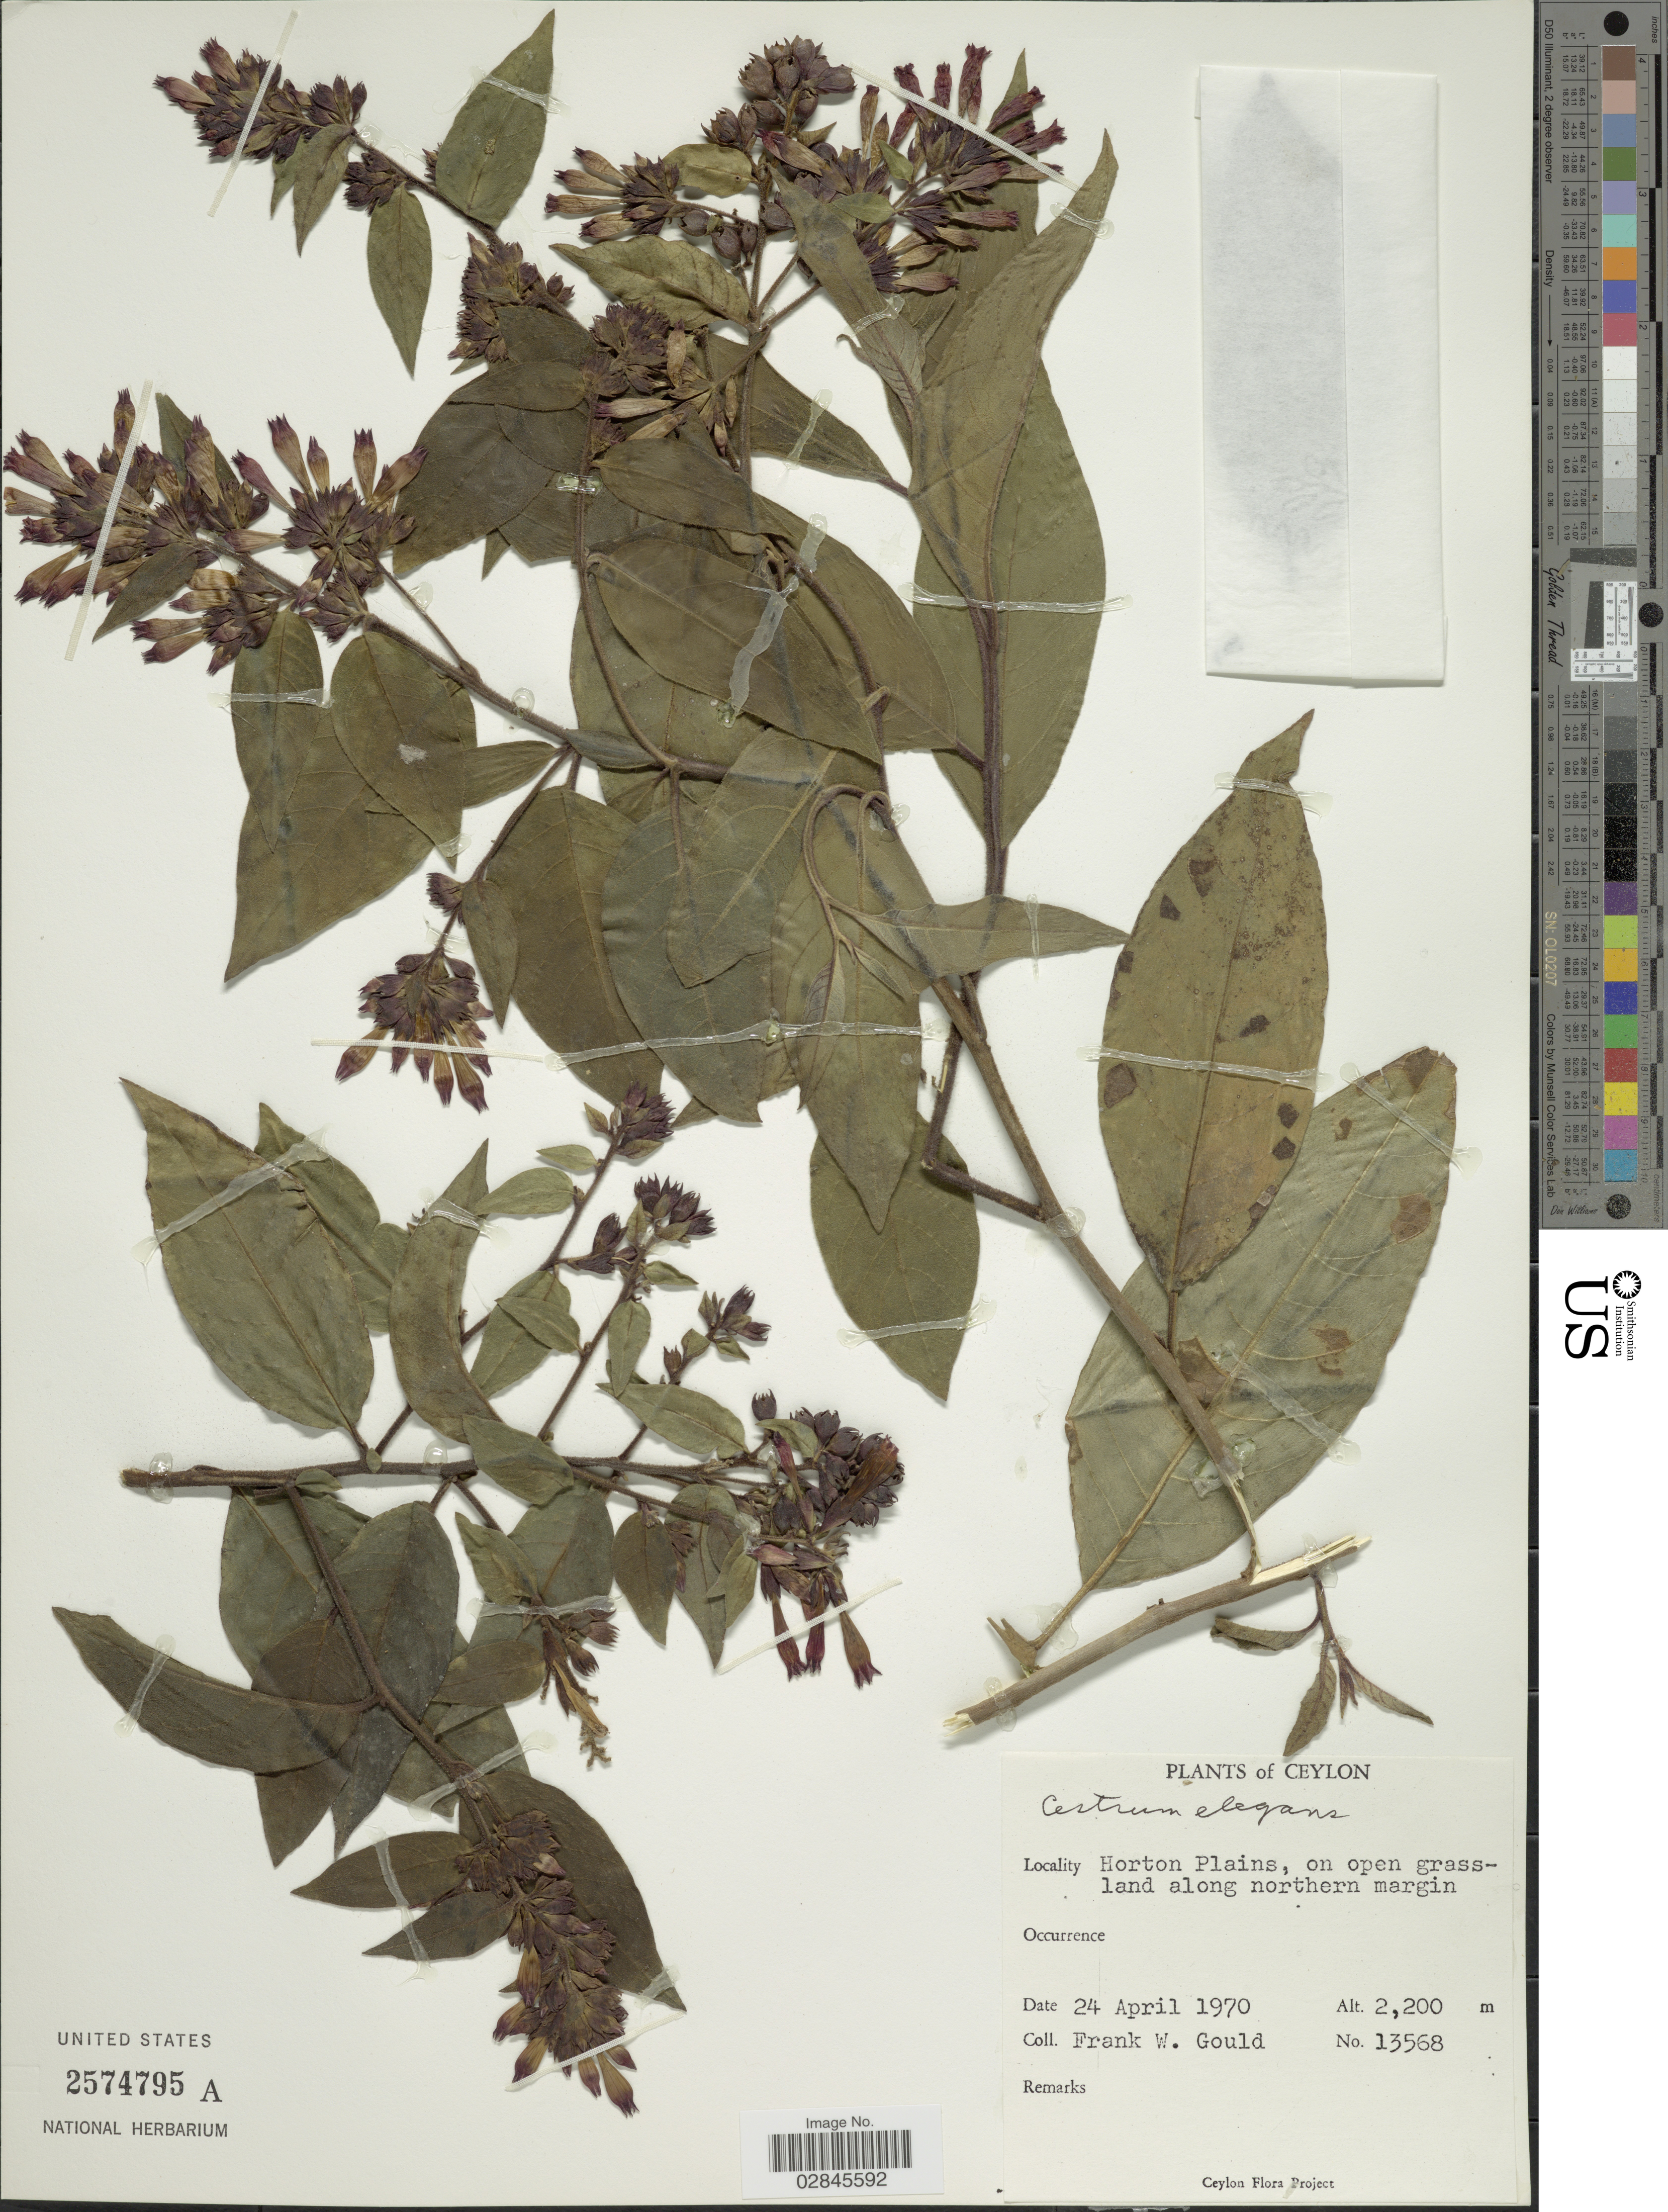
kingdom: Plantae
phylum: Tracheophyta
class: Magnoliopsida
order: Solanales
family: Solanaceae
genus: Cestrum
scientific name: Cestrum elegans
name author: (Brongn.) Schltdl.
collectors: F. W. Gould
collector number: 13568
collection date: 1970-04-24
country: Sri Lanka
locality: Ceylon. Horton Plains, on open grassland along northern margin.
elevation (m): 2200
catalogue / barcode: US 2574795A